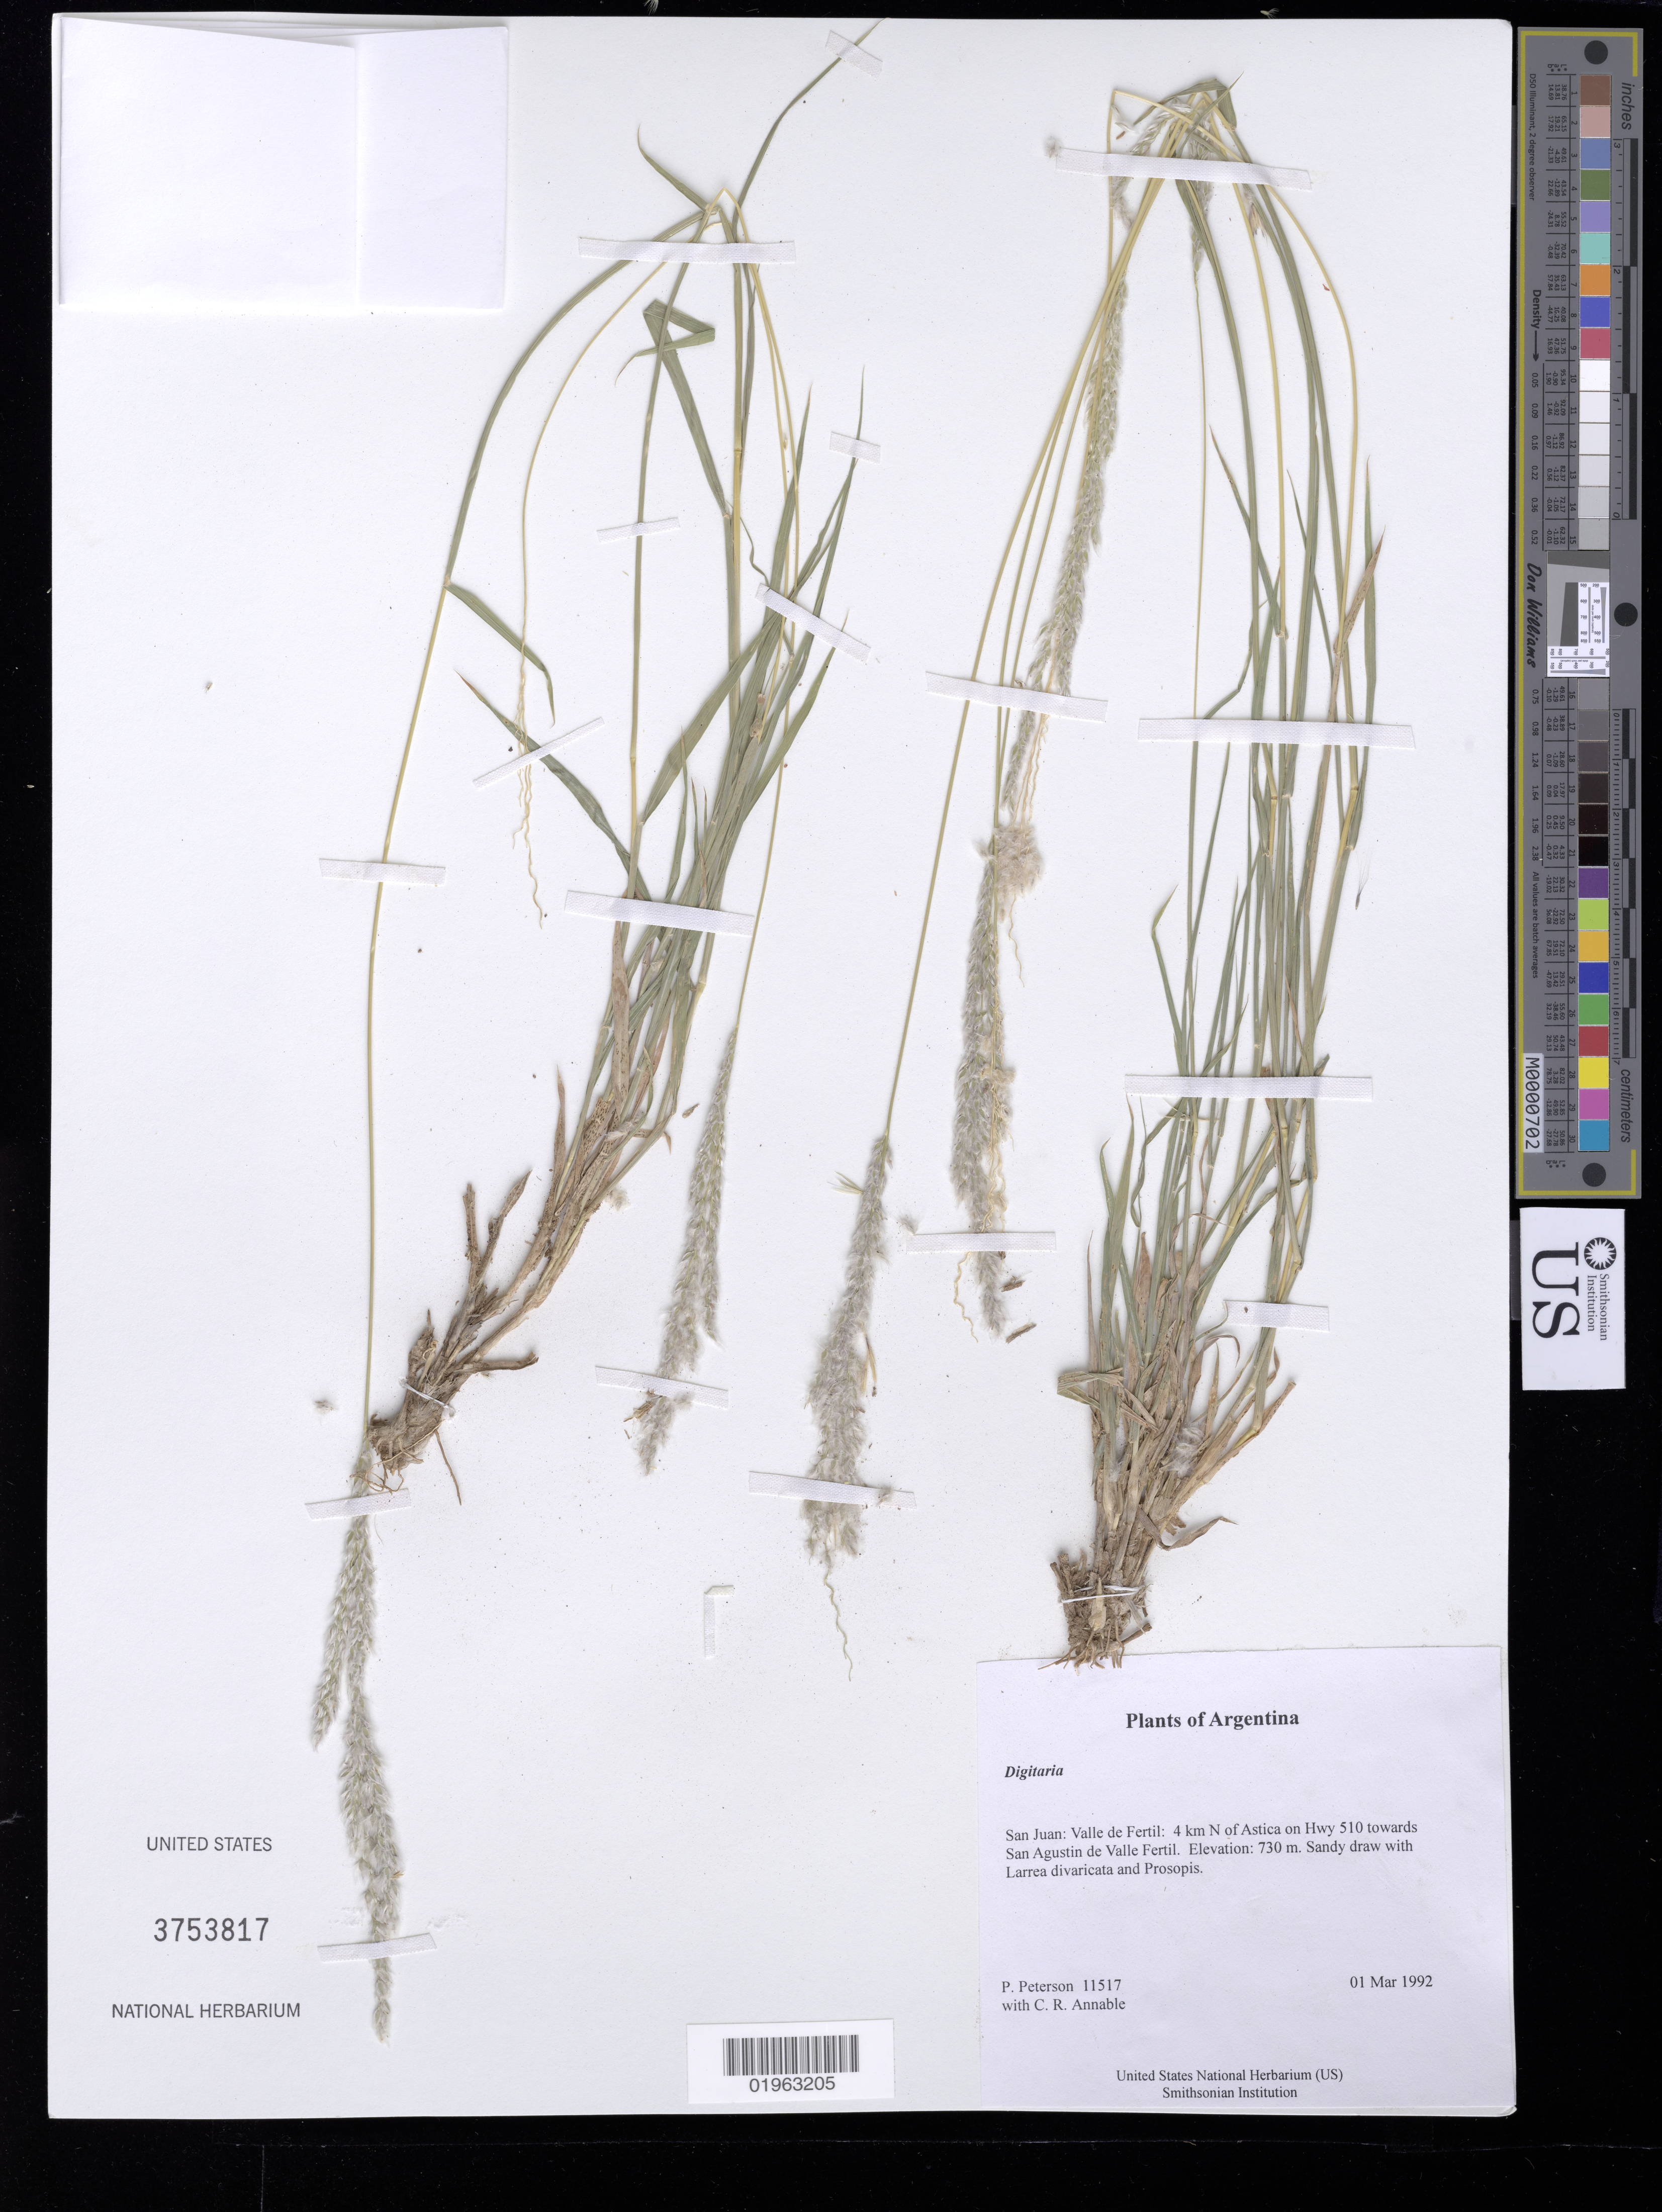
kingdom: Plantae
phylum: Tracheophyta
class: Liliopsida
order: Poales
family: Poaceae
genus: Digitaria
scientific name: Digitaria sp.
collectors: P. M. Peterson & C. R. Annable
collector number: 11517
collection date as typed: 01 Mar 1992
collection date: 1992-03-01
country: Argentina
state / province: San Juan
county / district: Valle de Fertil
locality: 4 km N of Astica on Hwy 510 towards San Agustin de Valle Fertil.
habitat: Sandy draw with Larrea divaricata and Prosopis.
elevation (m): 730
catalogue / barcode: US 3753817